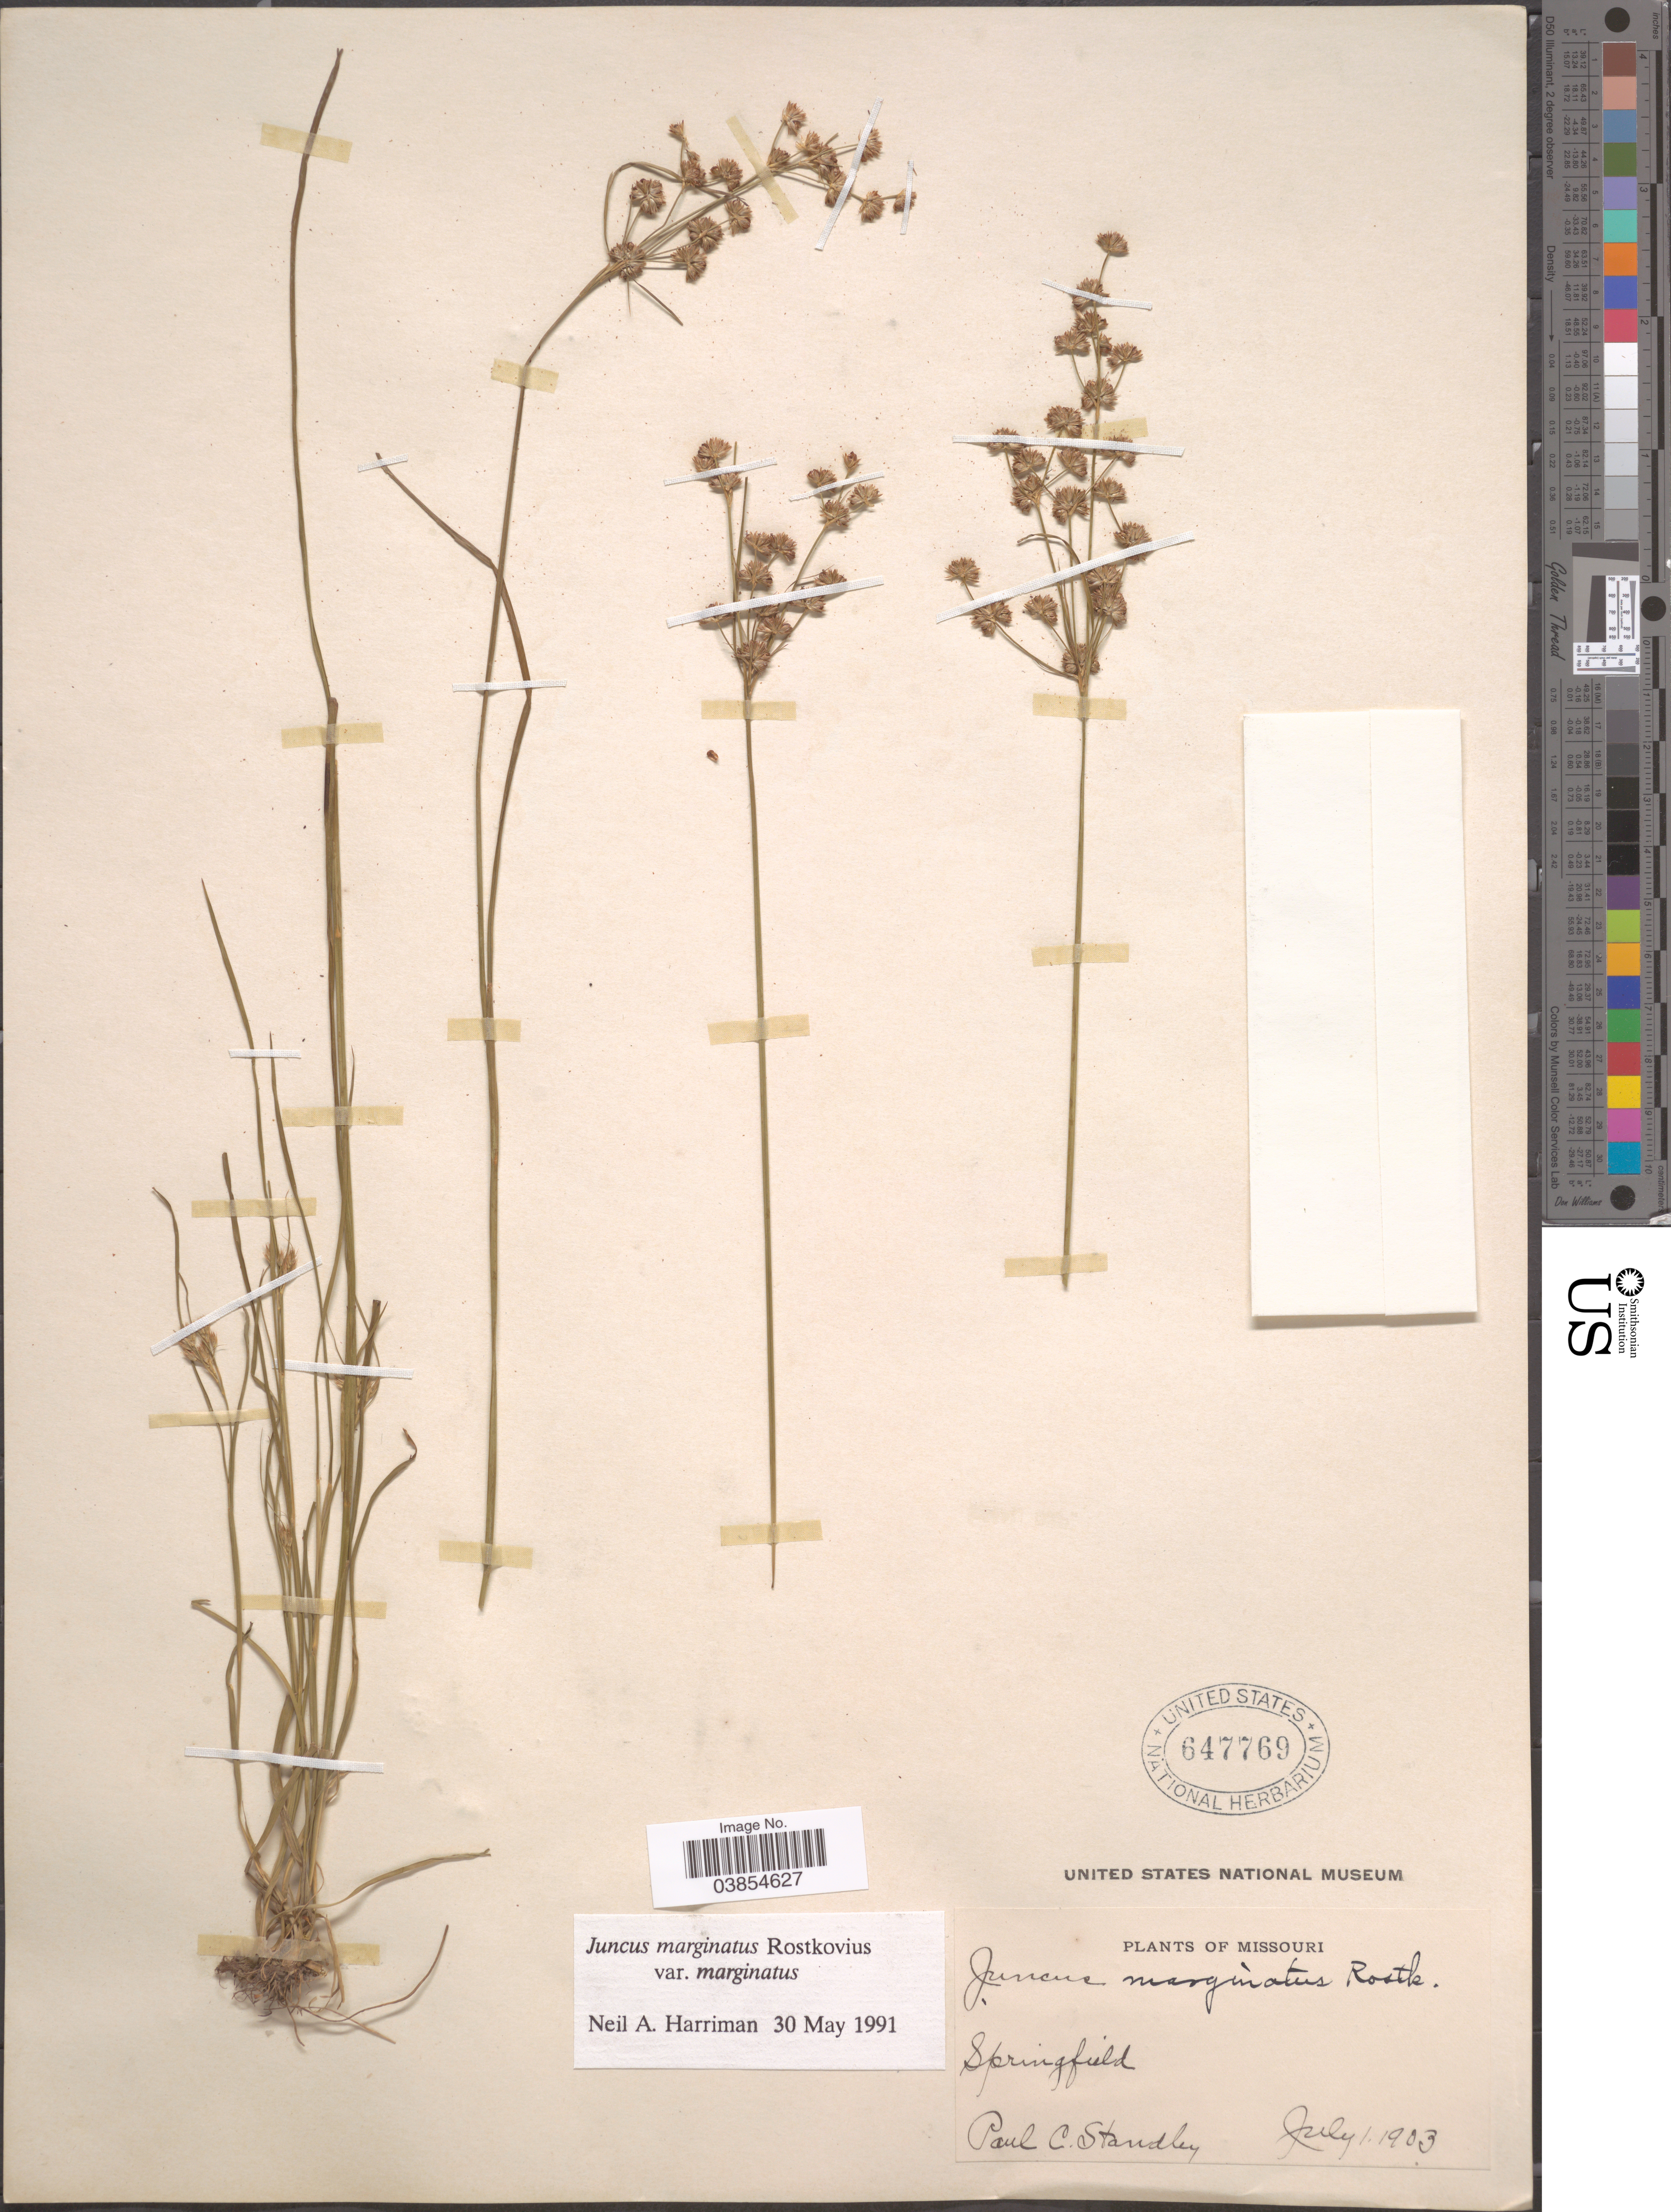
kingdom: Plantae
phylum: Tracheophyta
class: Liliopsida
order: Poales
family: Juncaceae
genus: Juncus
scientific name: Juncus marginatus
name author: Rostk.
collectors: P. C. Standley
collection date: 1903-07-01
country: United States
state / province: Missouri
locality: Springfield.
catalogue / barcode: US 647769